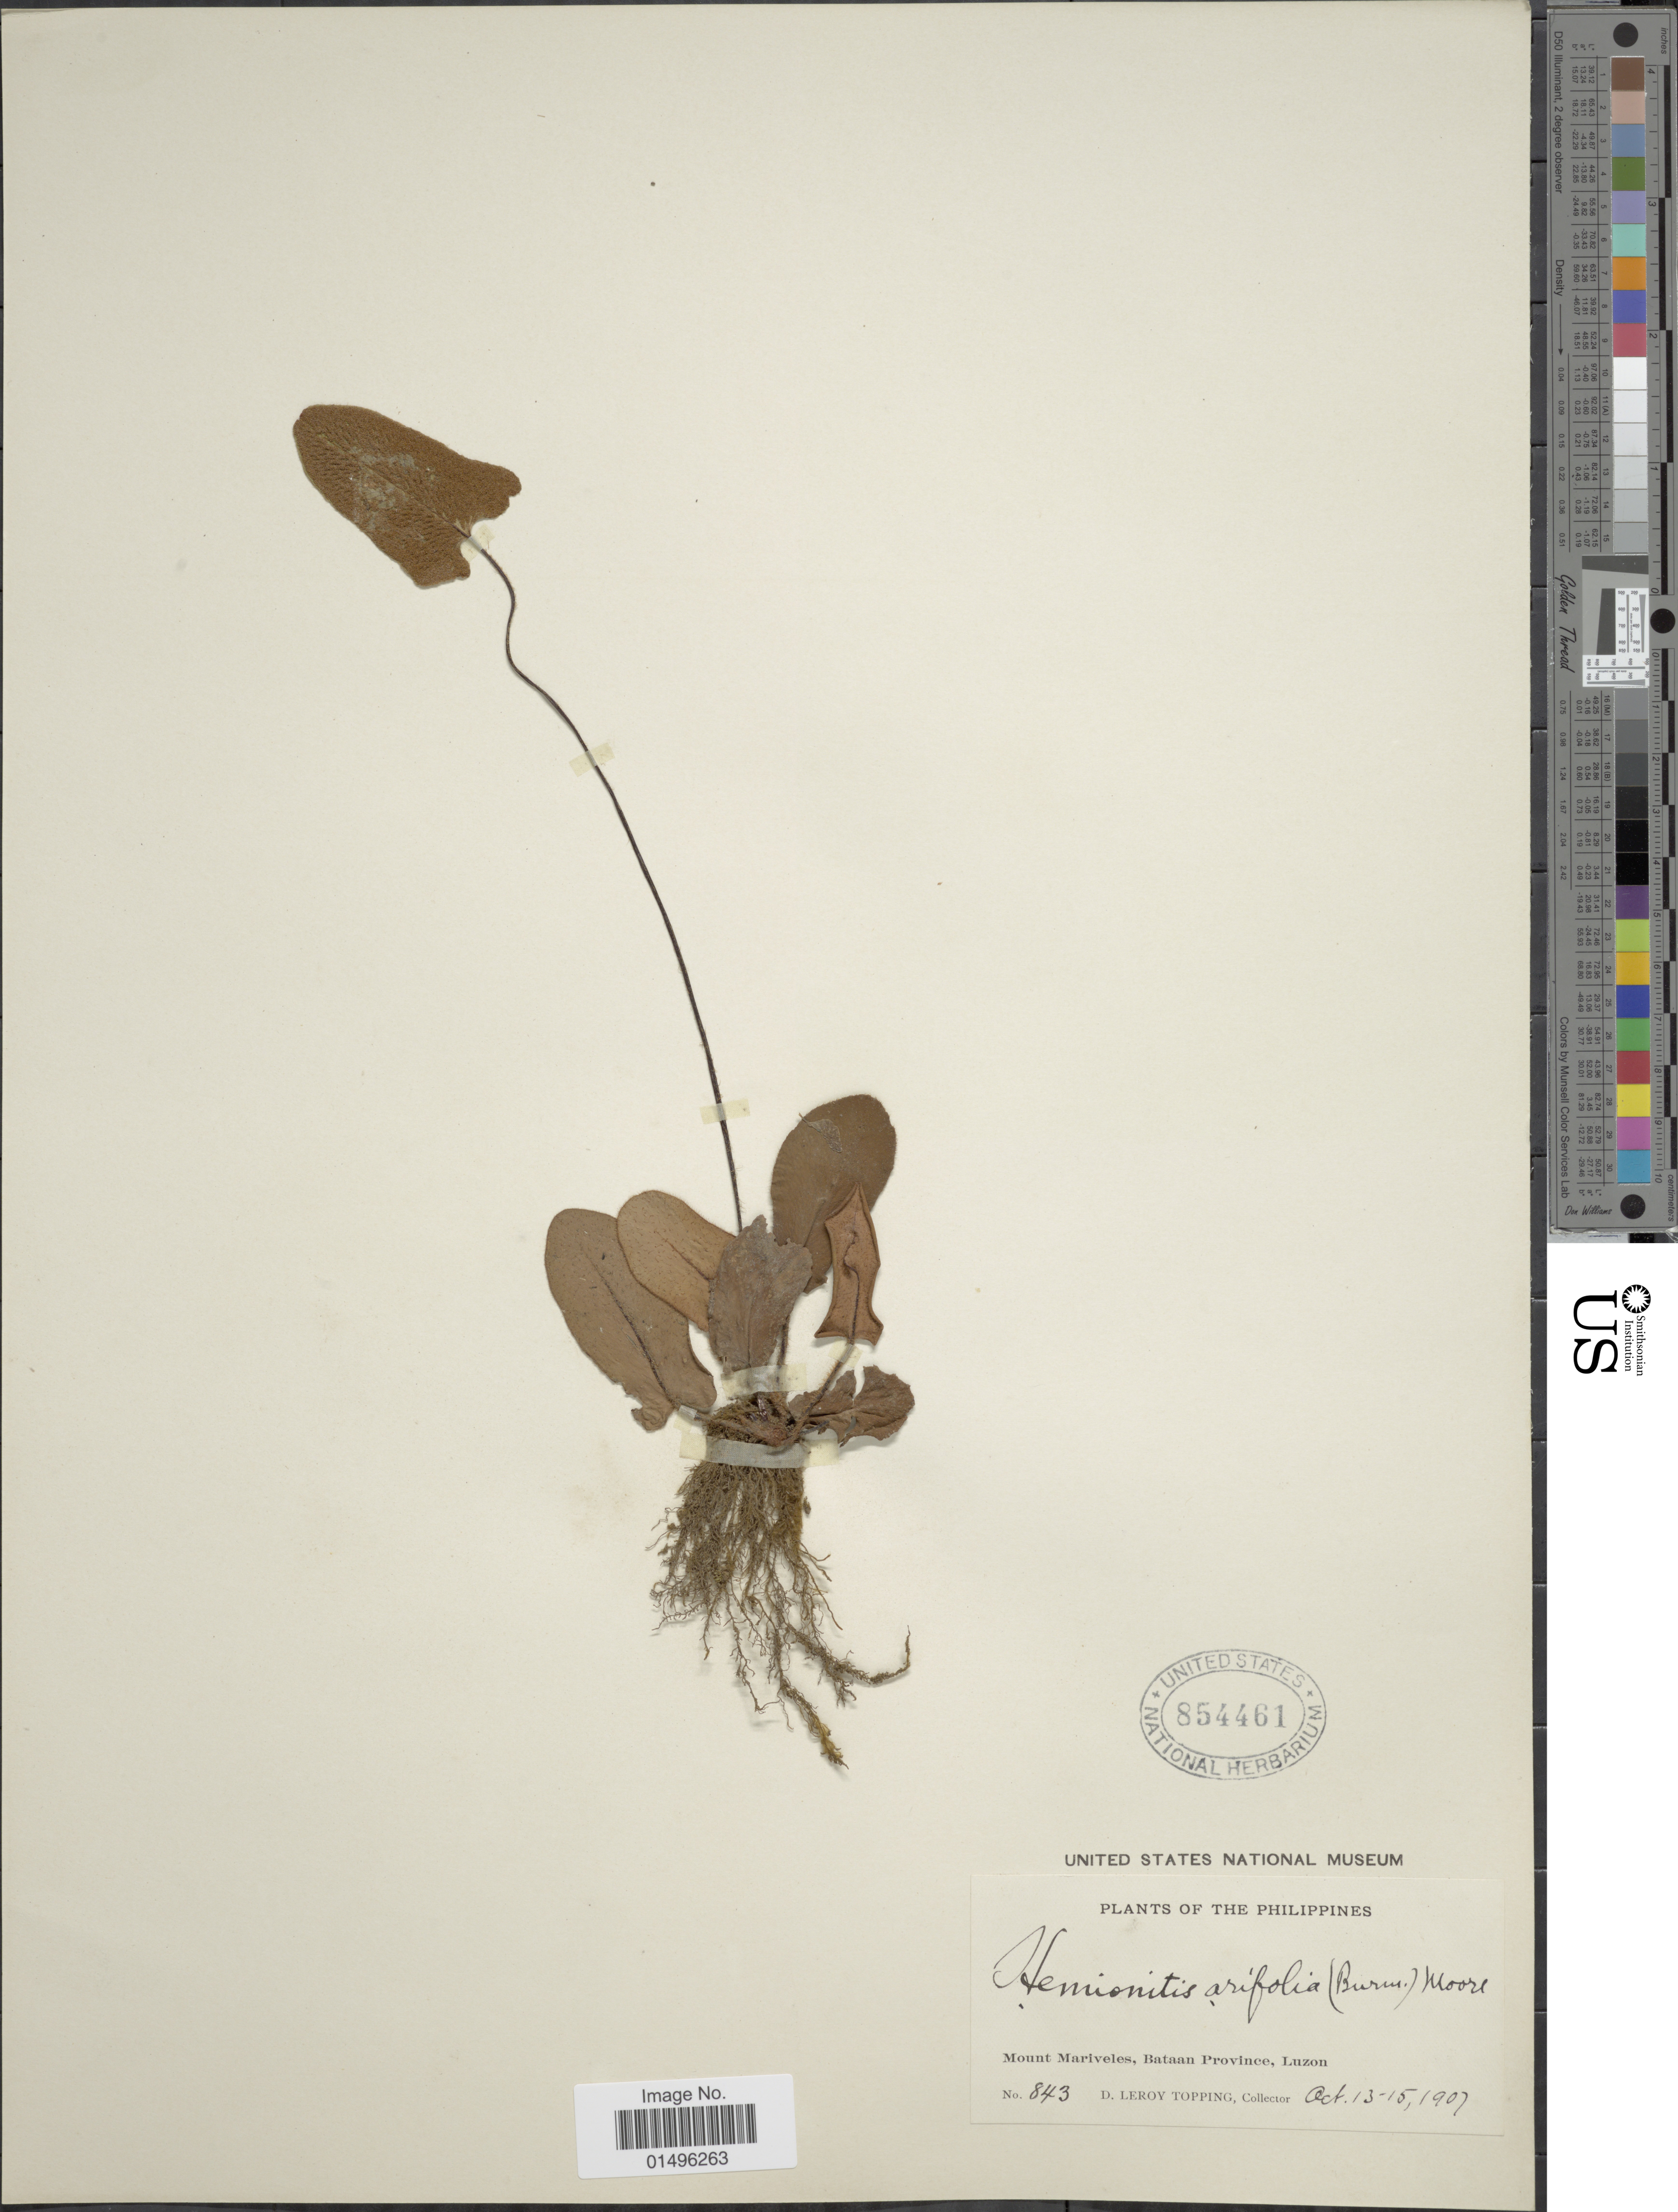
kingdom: Plantae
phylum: Tracheophyta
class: Polypodiopsida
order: Polypodiales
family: Pteridaceae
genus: Parahemionitis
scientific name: Parahemionitis cordata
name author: (Roxb. ex Hook. & Grev.) Fraser-Jenk.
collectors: D. L. Topping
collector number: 843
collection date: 1907-10-13/1907-10-15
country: Philippines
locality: Philippines, Mount Mariveles, Bataan Province, Luzon.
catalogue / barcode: US 854461